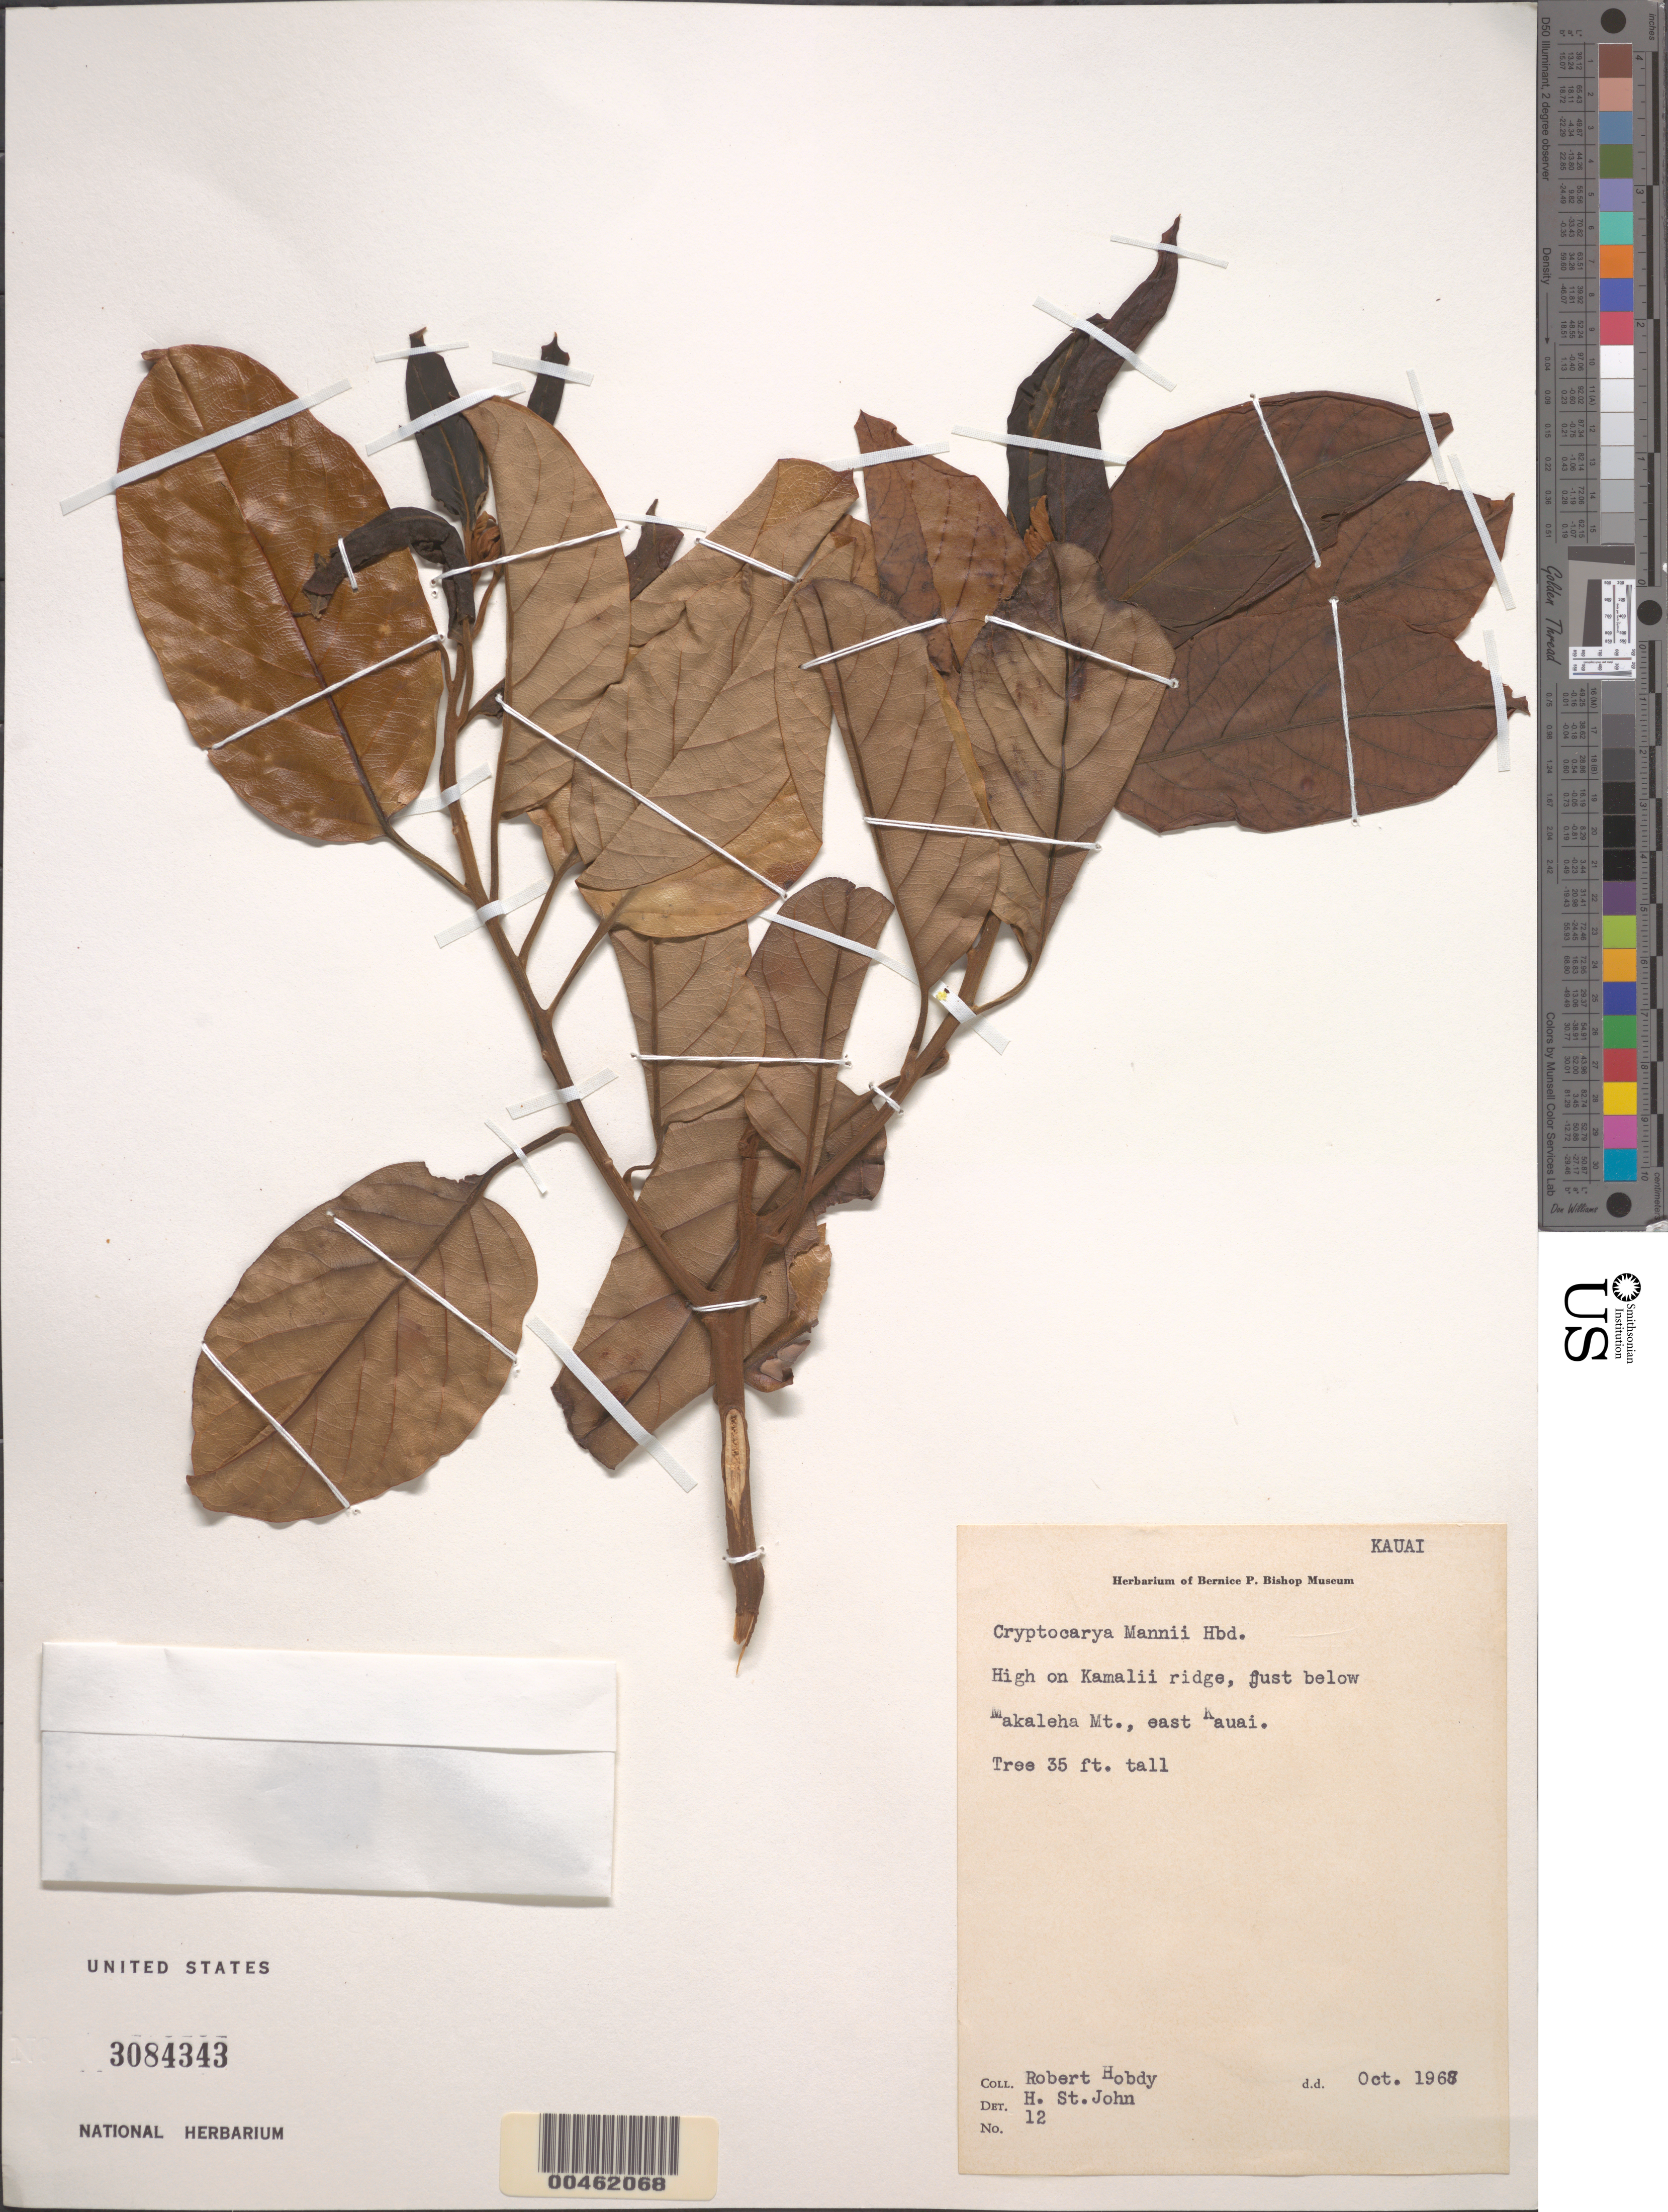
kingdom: Plantae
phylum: Tracheophyta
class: Magnoliopsida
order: Laurales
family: Lauraceae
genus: Cryptocarya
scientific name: Cryptocarya mannii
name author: Hillebr.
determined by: St. John, H.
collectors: R. Hobdy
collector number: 12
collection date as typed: Oct 1968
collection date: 1968-10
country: United States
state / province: Hawaii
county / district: Kauai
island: Kaua'i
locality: High on Kamalii ridge, just below Makaleha Mt., E Kauai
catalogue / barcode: US 3084343